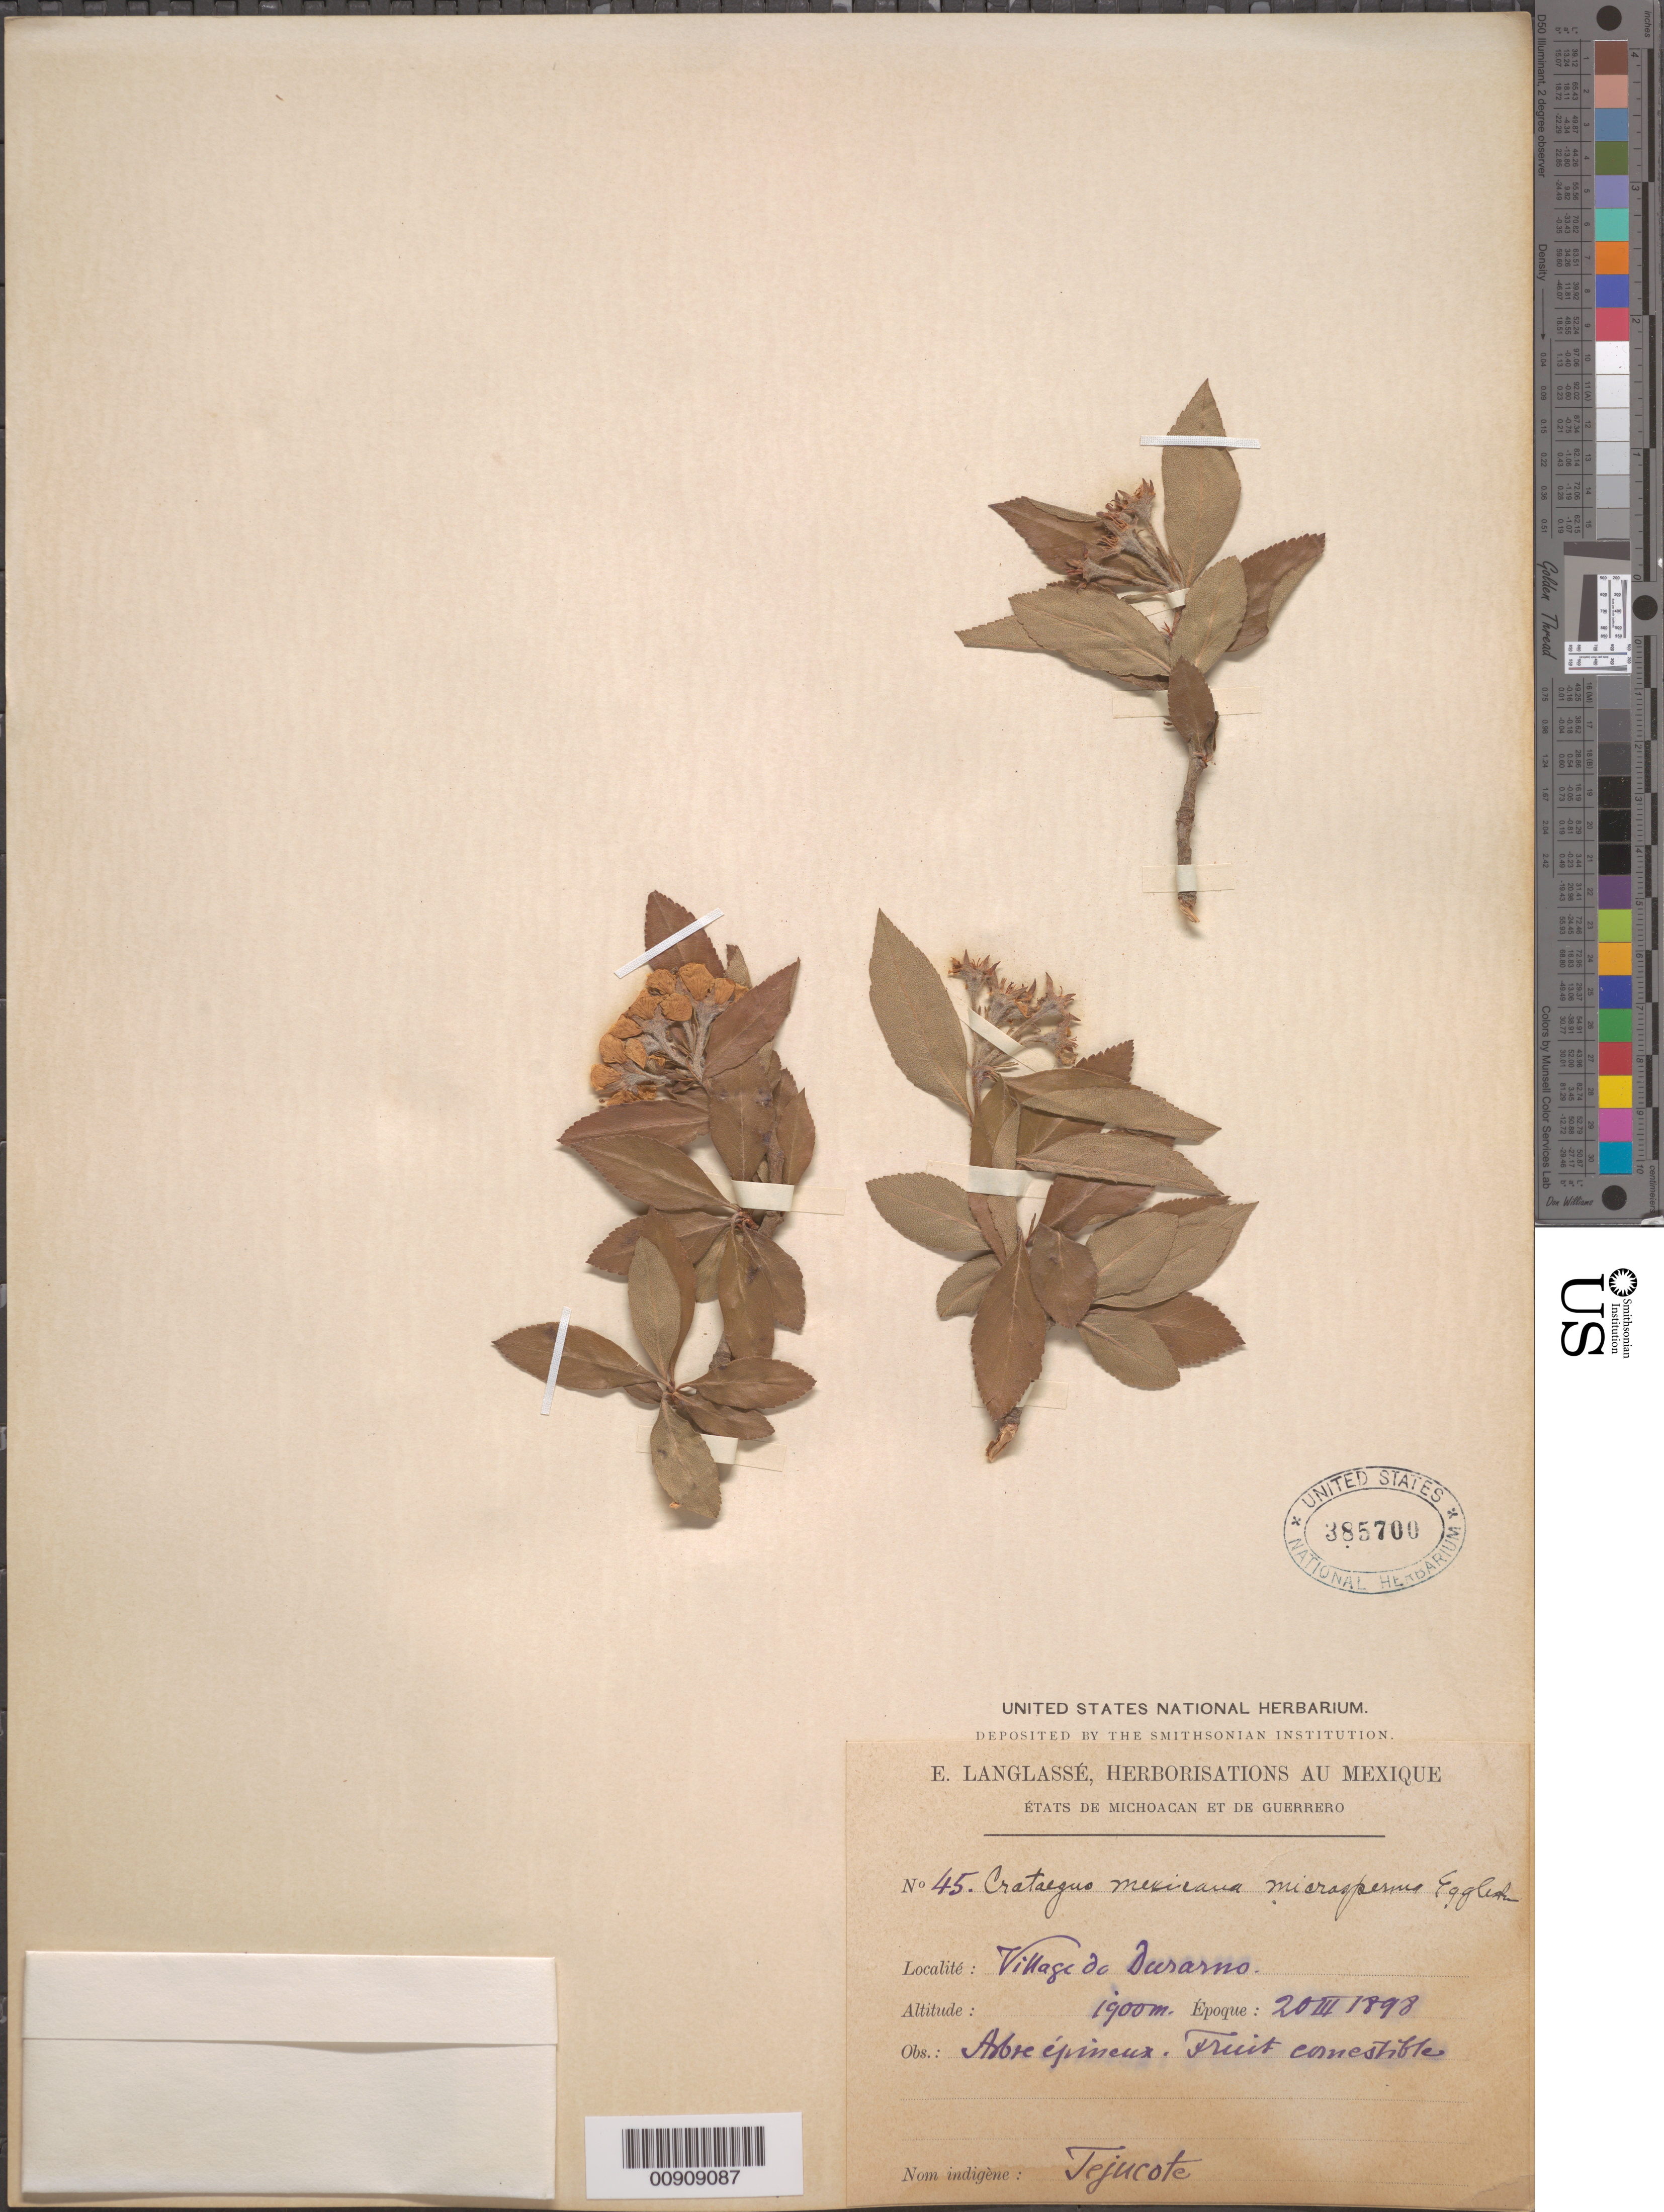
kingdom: Plantae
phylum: Tracheophyta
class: Magnoliopsida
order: Rosales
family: Rosaceae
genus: Crataegus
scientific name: Crataegus mexicana var. microsperma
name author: Eggl.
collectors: E. Langlassé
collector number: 45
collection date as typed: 20 Mar 1898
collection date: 1898-03-20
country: Mexico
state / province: Guerrero / Michoacán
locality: Village the Durarno. États de Michoacán et de Guerrero.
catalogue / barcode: US 385700